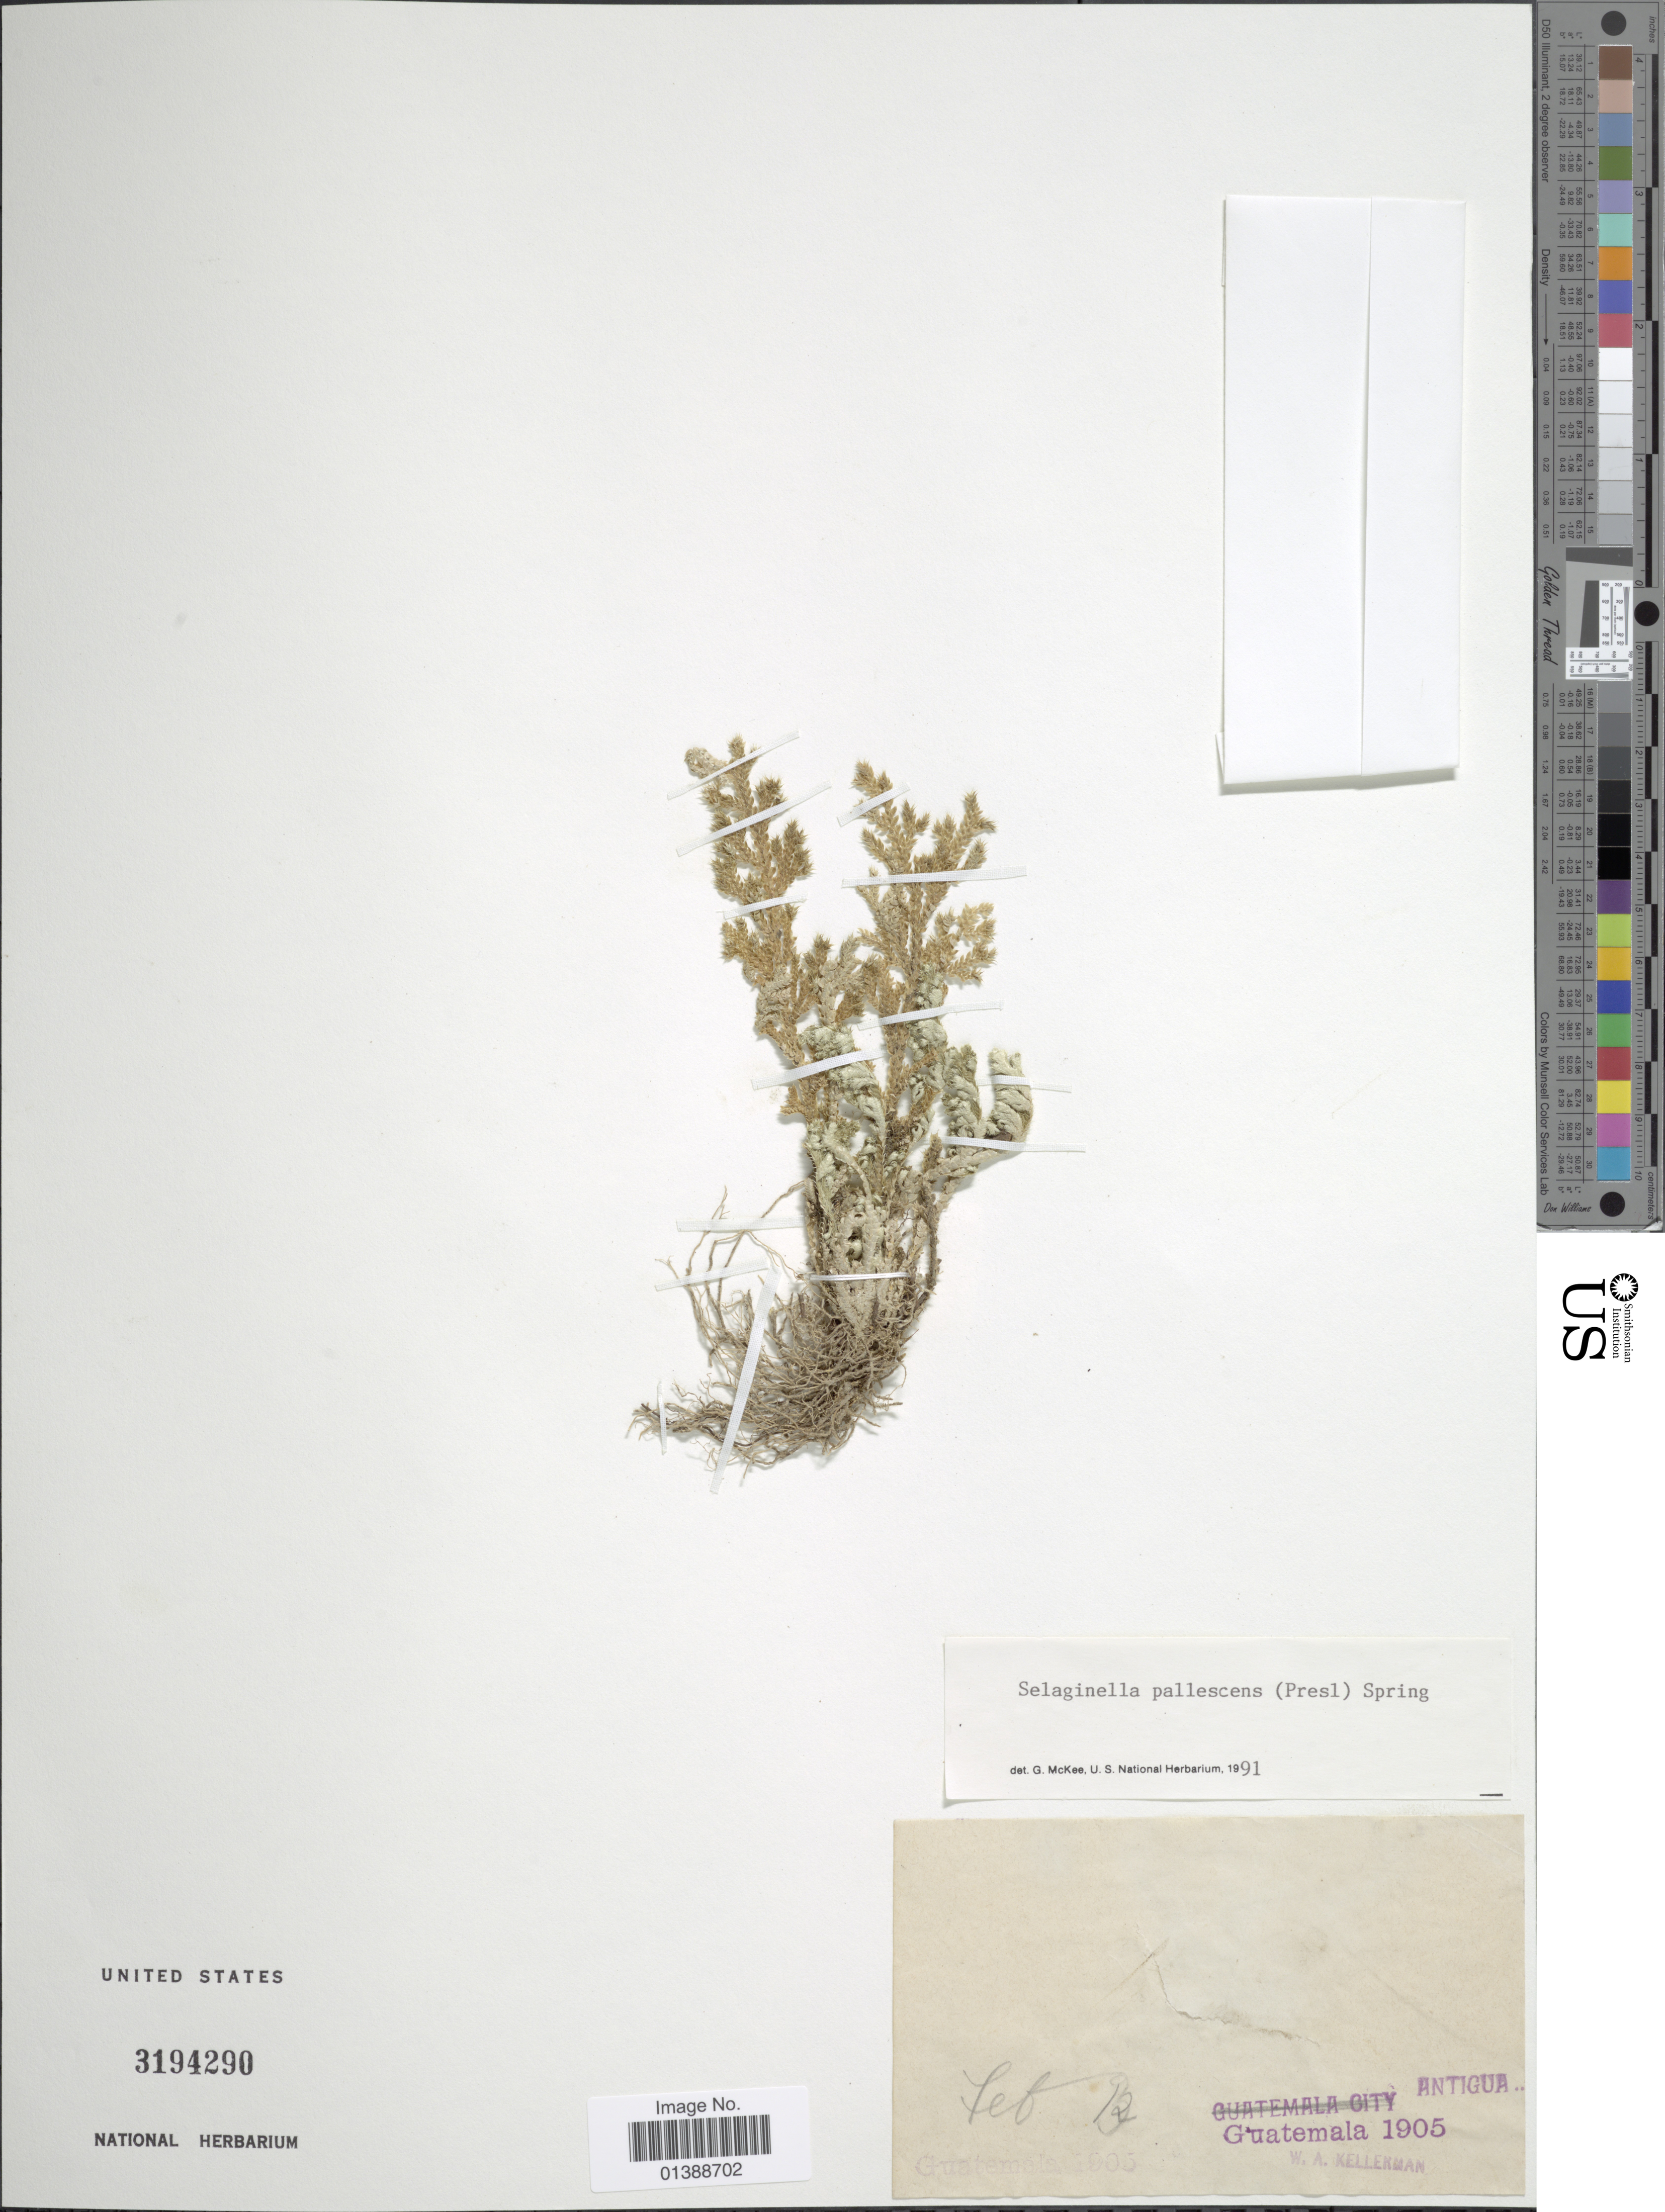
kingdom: Plantae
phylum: Tracheophyta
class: Lycopodiopsida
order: Selaginellales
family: Selaginellaceae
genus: Selaginella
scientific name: Selaginella pallescens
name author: (C. Presl) Spring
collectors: W. Kellerman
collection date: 1905-02-12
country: Guatemala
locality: Antigua [unsure placement]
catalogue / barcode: US 3194290